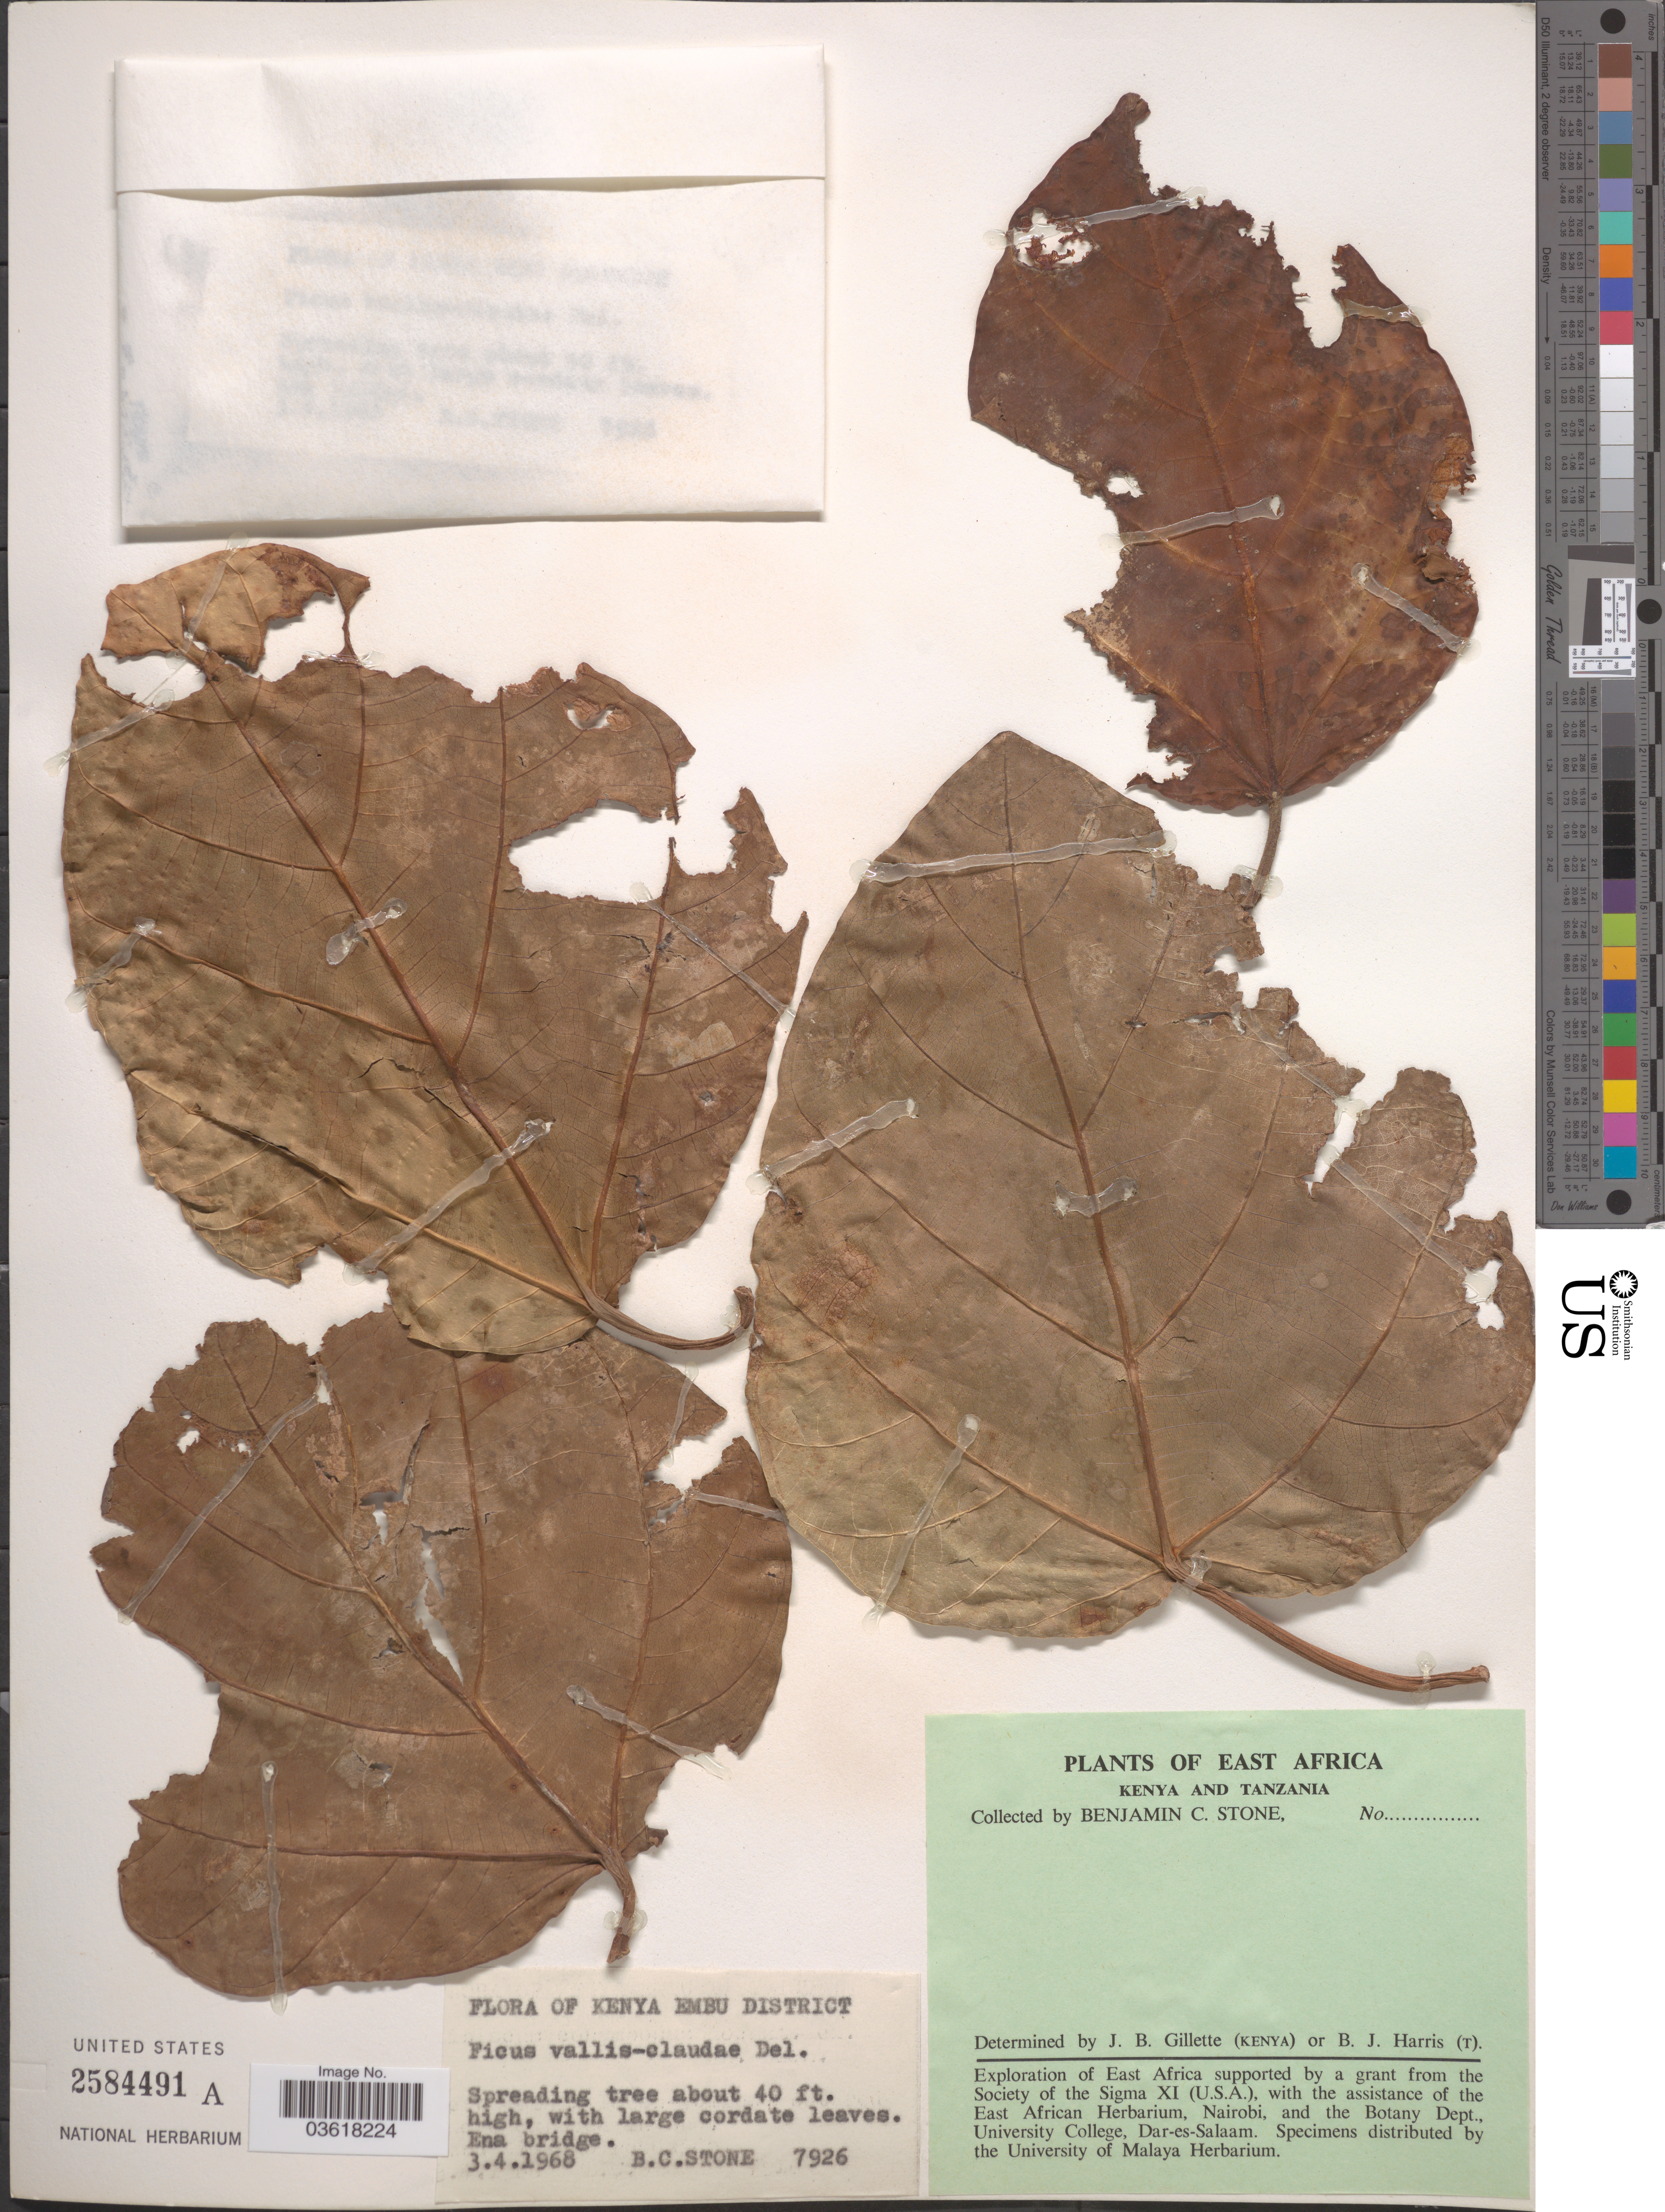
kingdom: Plantae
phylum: Tracheophyta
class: Magnoliopsida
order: Rosales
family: Moraceae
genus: Ficus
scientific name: Ficus vallis-choudae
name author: Delile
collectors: B. C. Stone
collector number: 7926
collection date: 1968-04-03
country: Kenya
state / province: Embu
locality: Embu District. East Africa. Ena bridge.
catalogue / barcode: US 2584491A